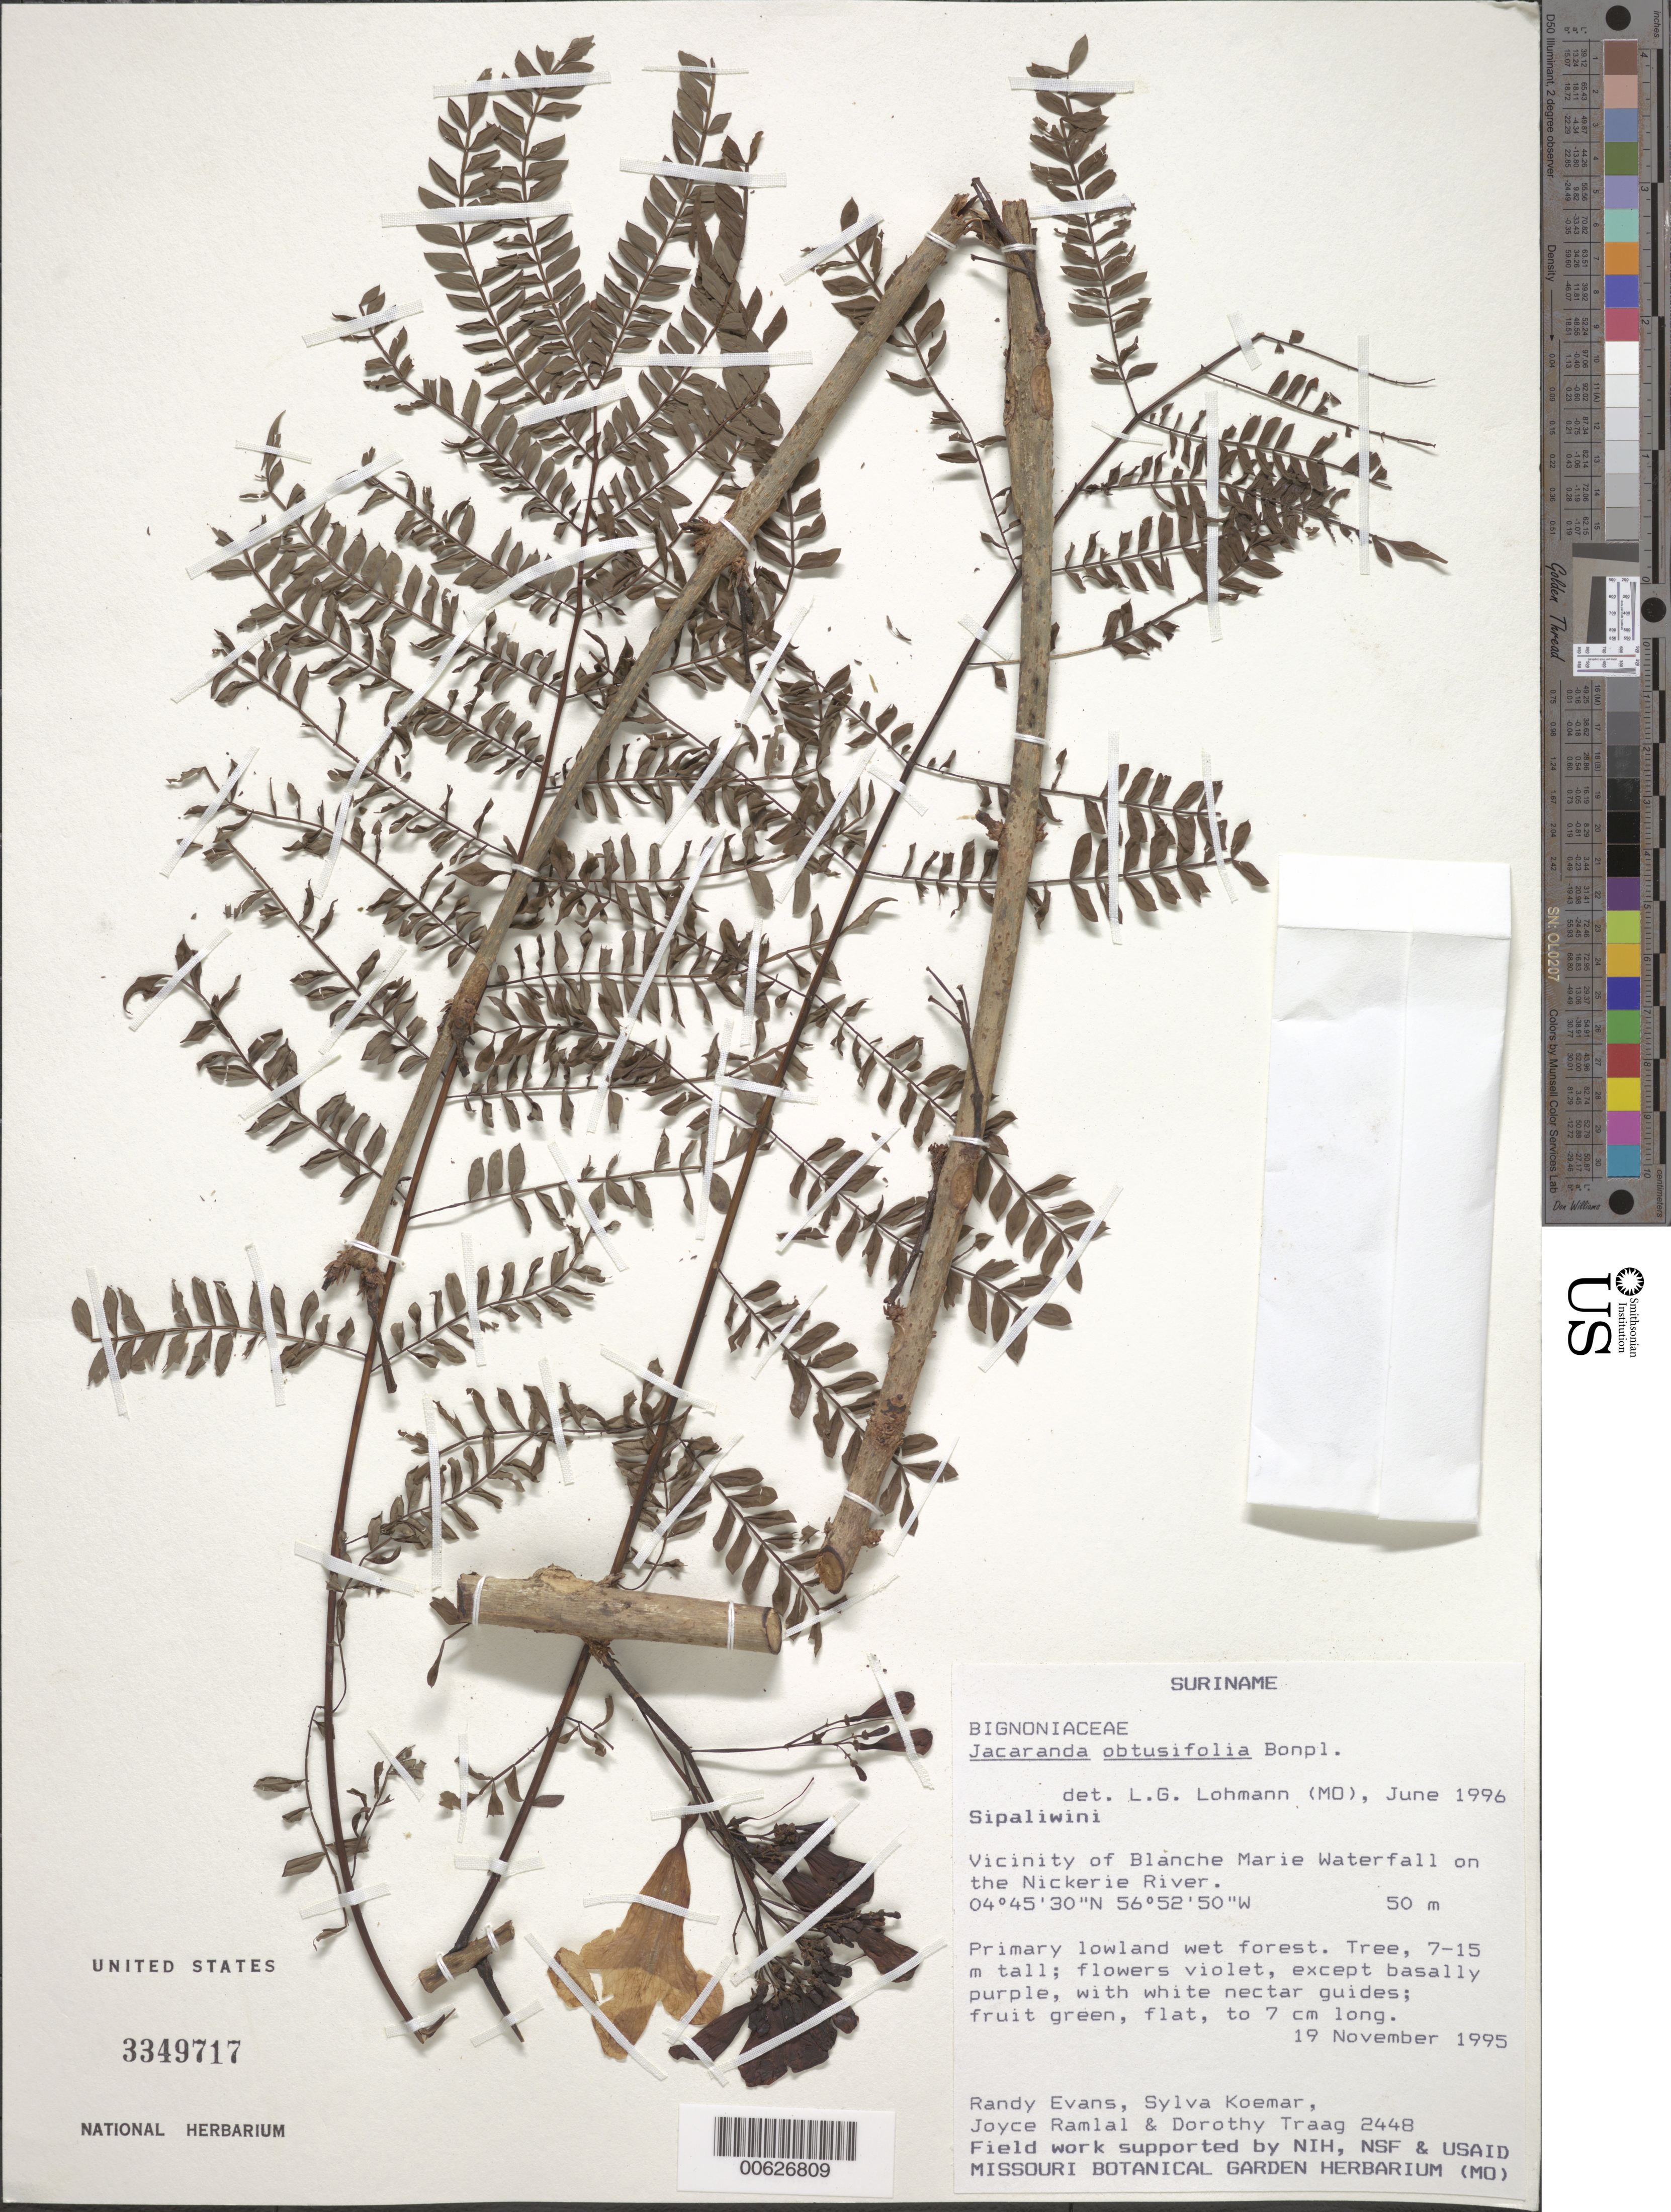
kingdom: Plantae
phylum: Tracheophyta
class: Magnoliopsida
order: Lamiales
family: Bignoniaceae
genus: Jacaranda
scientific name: Jacaranda obtusifolia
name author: Bonpl.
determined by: Lohman, L. G.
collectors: R. Evans, S. Koemar, J. Ramlal & D. Traag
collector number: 2448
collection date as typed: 19-Nov-95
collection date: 1995-11-19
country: Suriname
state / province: Sipaliwini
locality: Blanche Marie Waterfall, vic., on Nickerie R.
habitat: Primary lowland wet forest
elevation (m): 50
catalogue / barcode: US 3348717